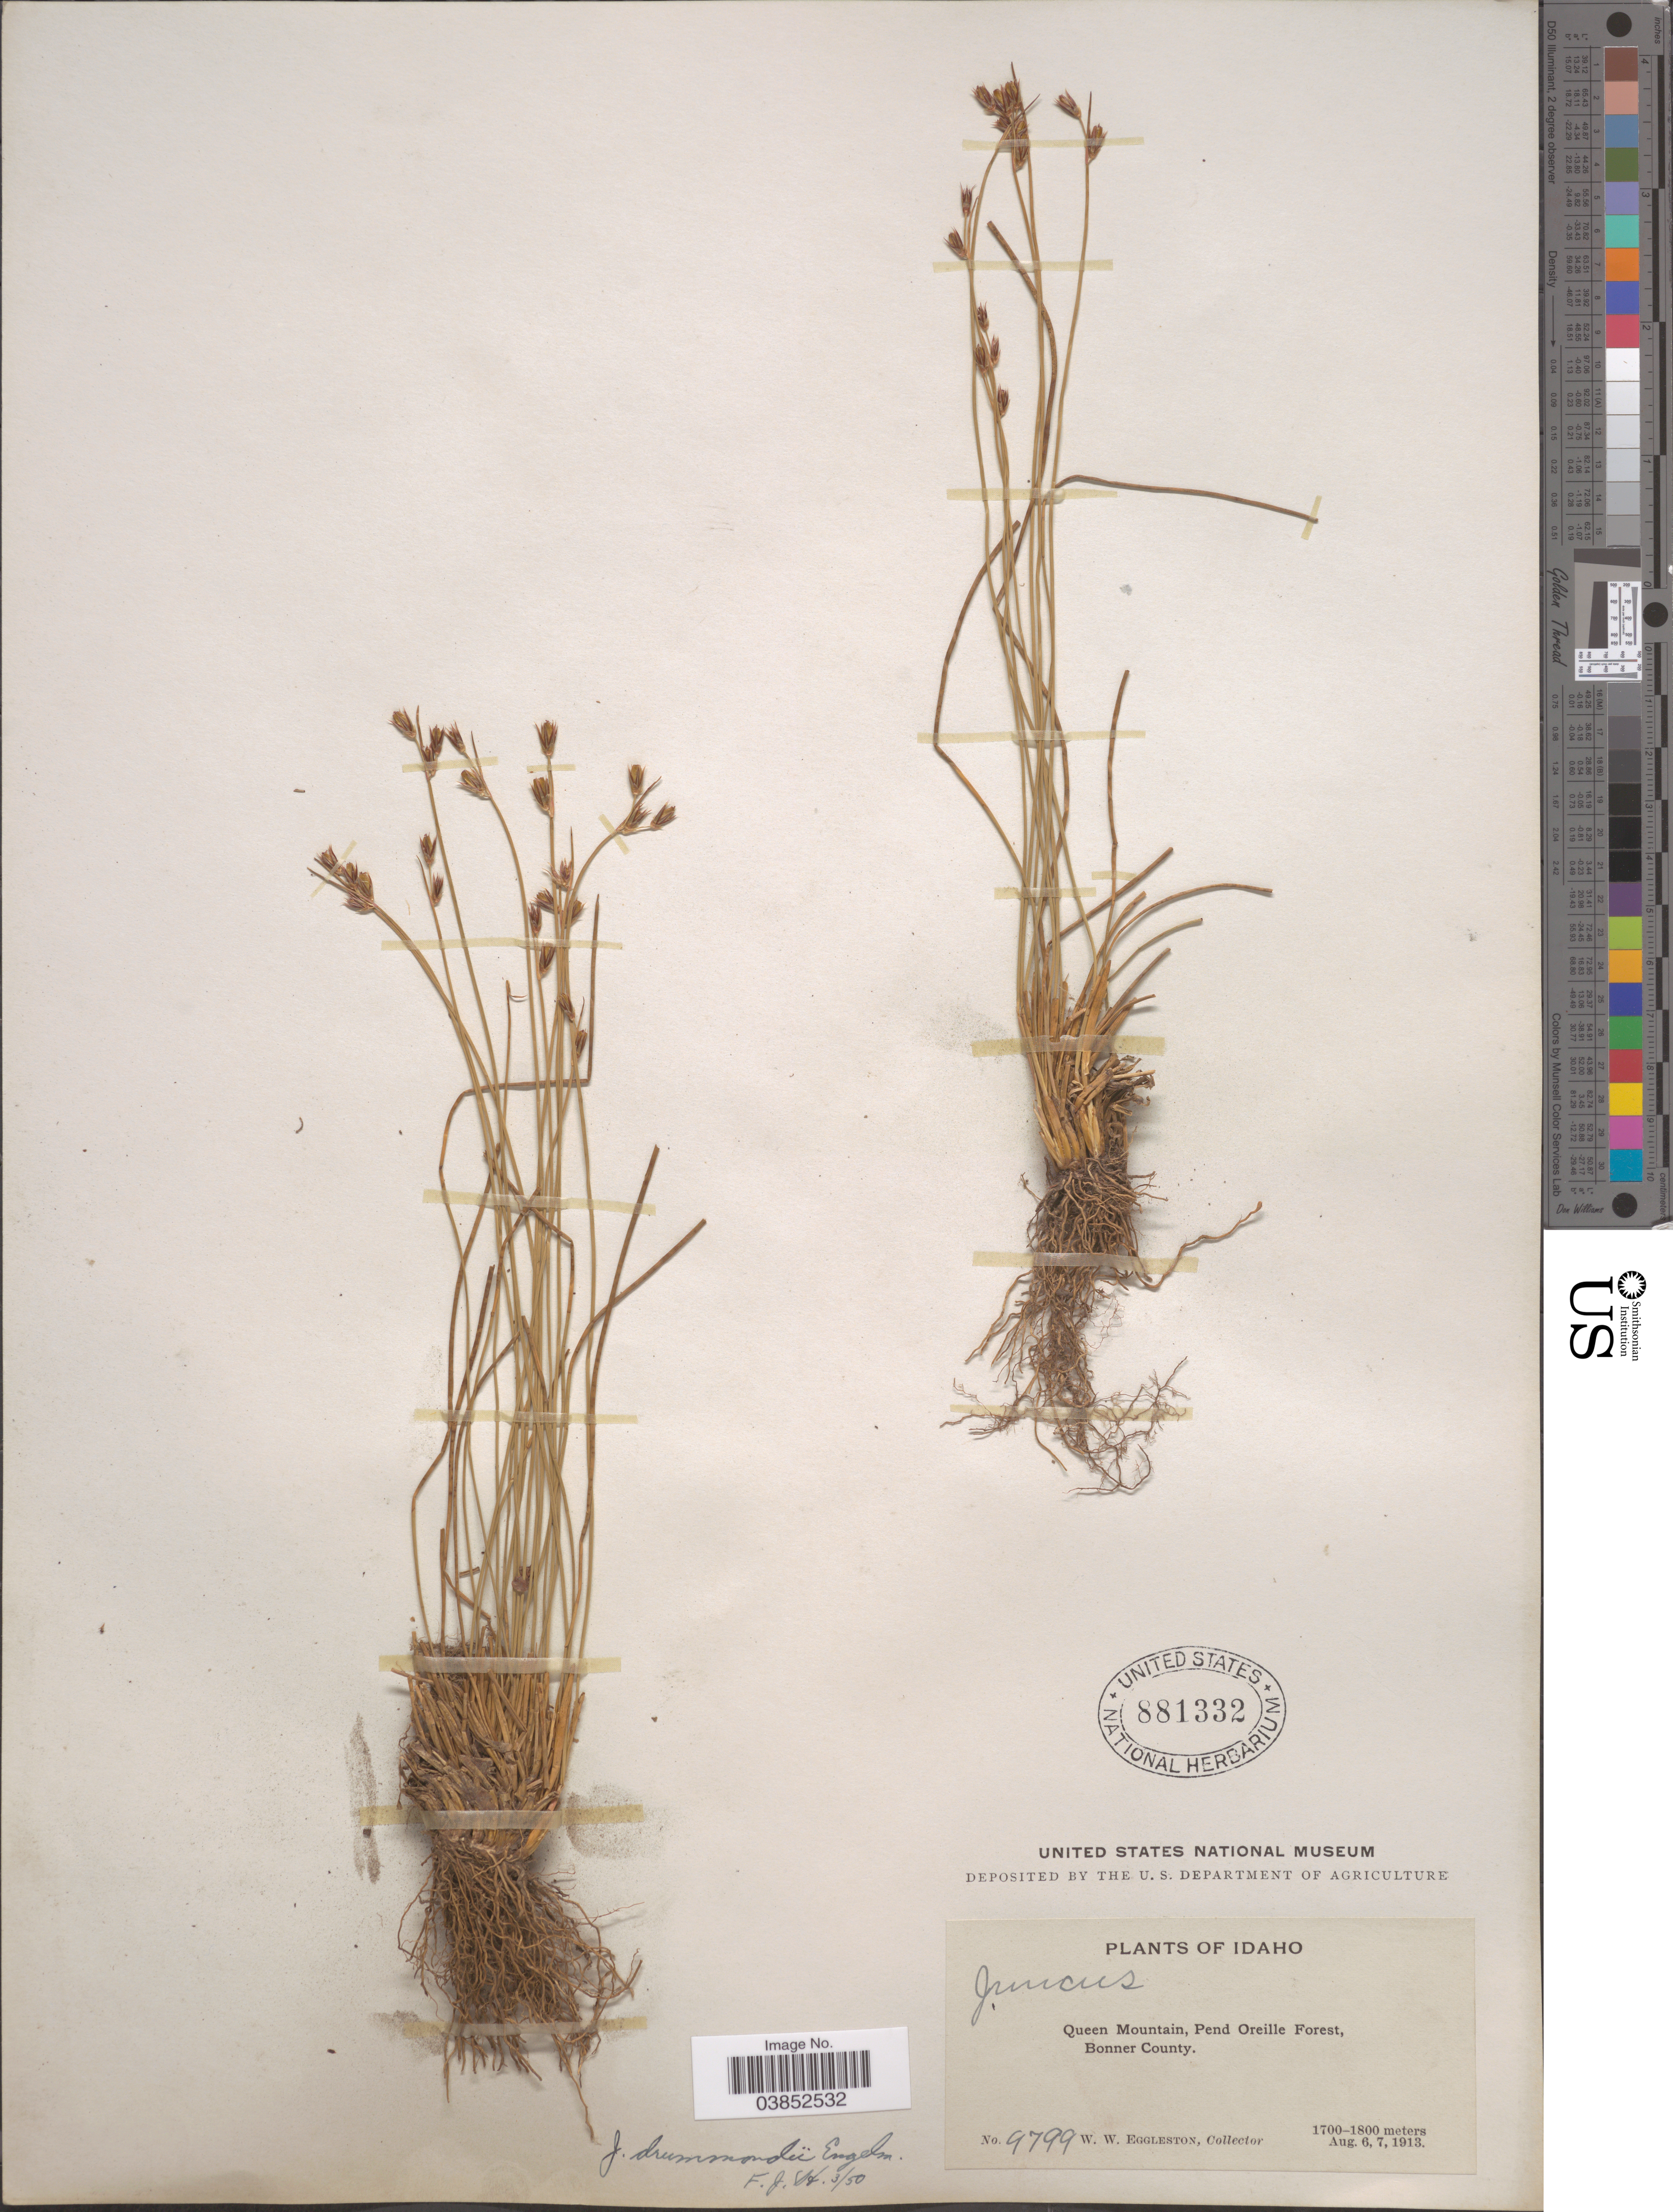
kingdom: Plantae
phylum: Tracheophyta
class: Liliopsida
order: Poales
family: Juncaceae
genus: Juncus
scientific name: Juncus drummondii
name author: E. Mey.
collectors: W. W. Eggleston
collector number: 9799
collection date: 1913-08-06/1913-08-07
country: United States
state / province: Idaho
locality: Queen Mountain, Pend Oreille Forest, Bonner County.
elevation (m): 1700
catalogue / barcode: US 881332